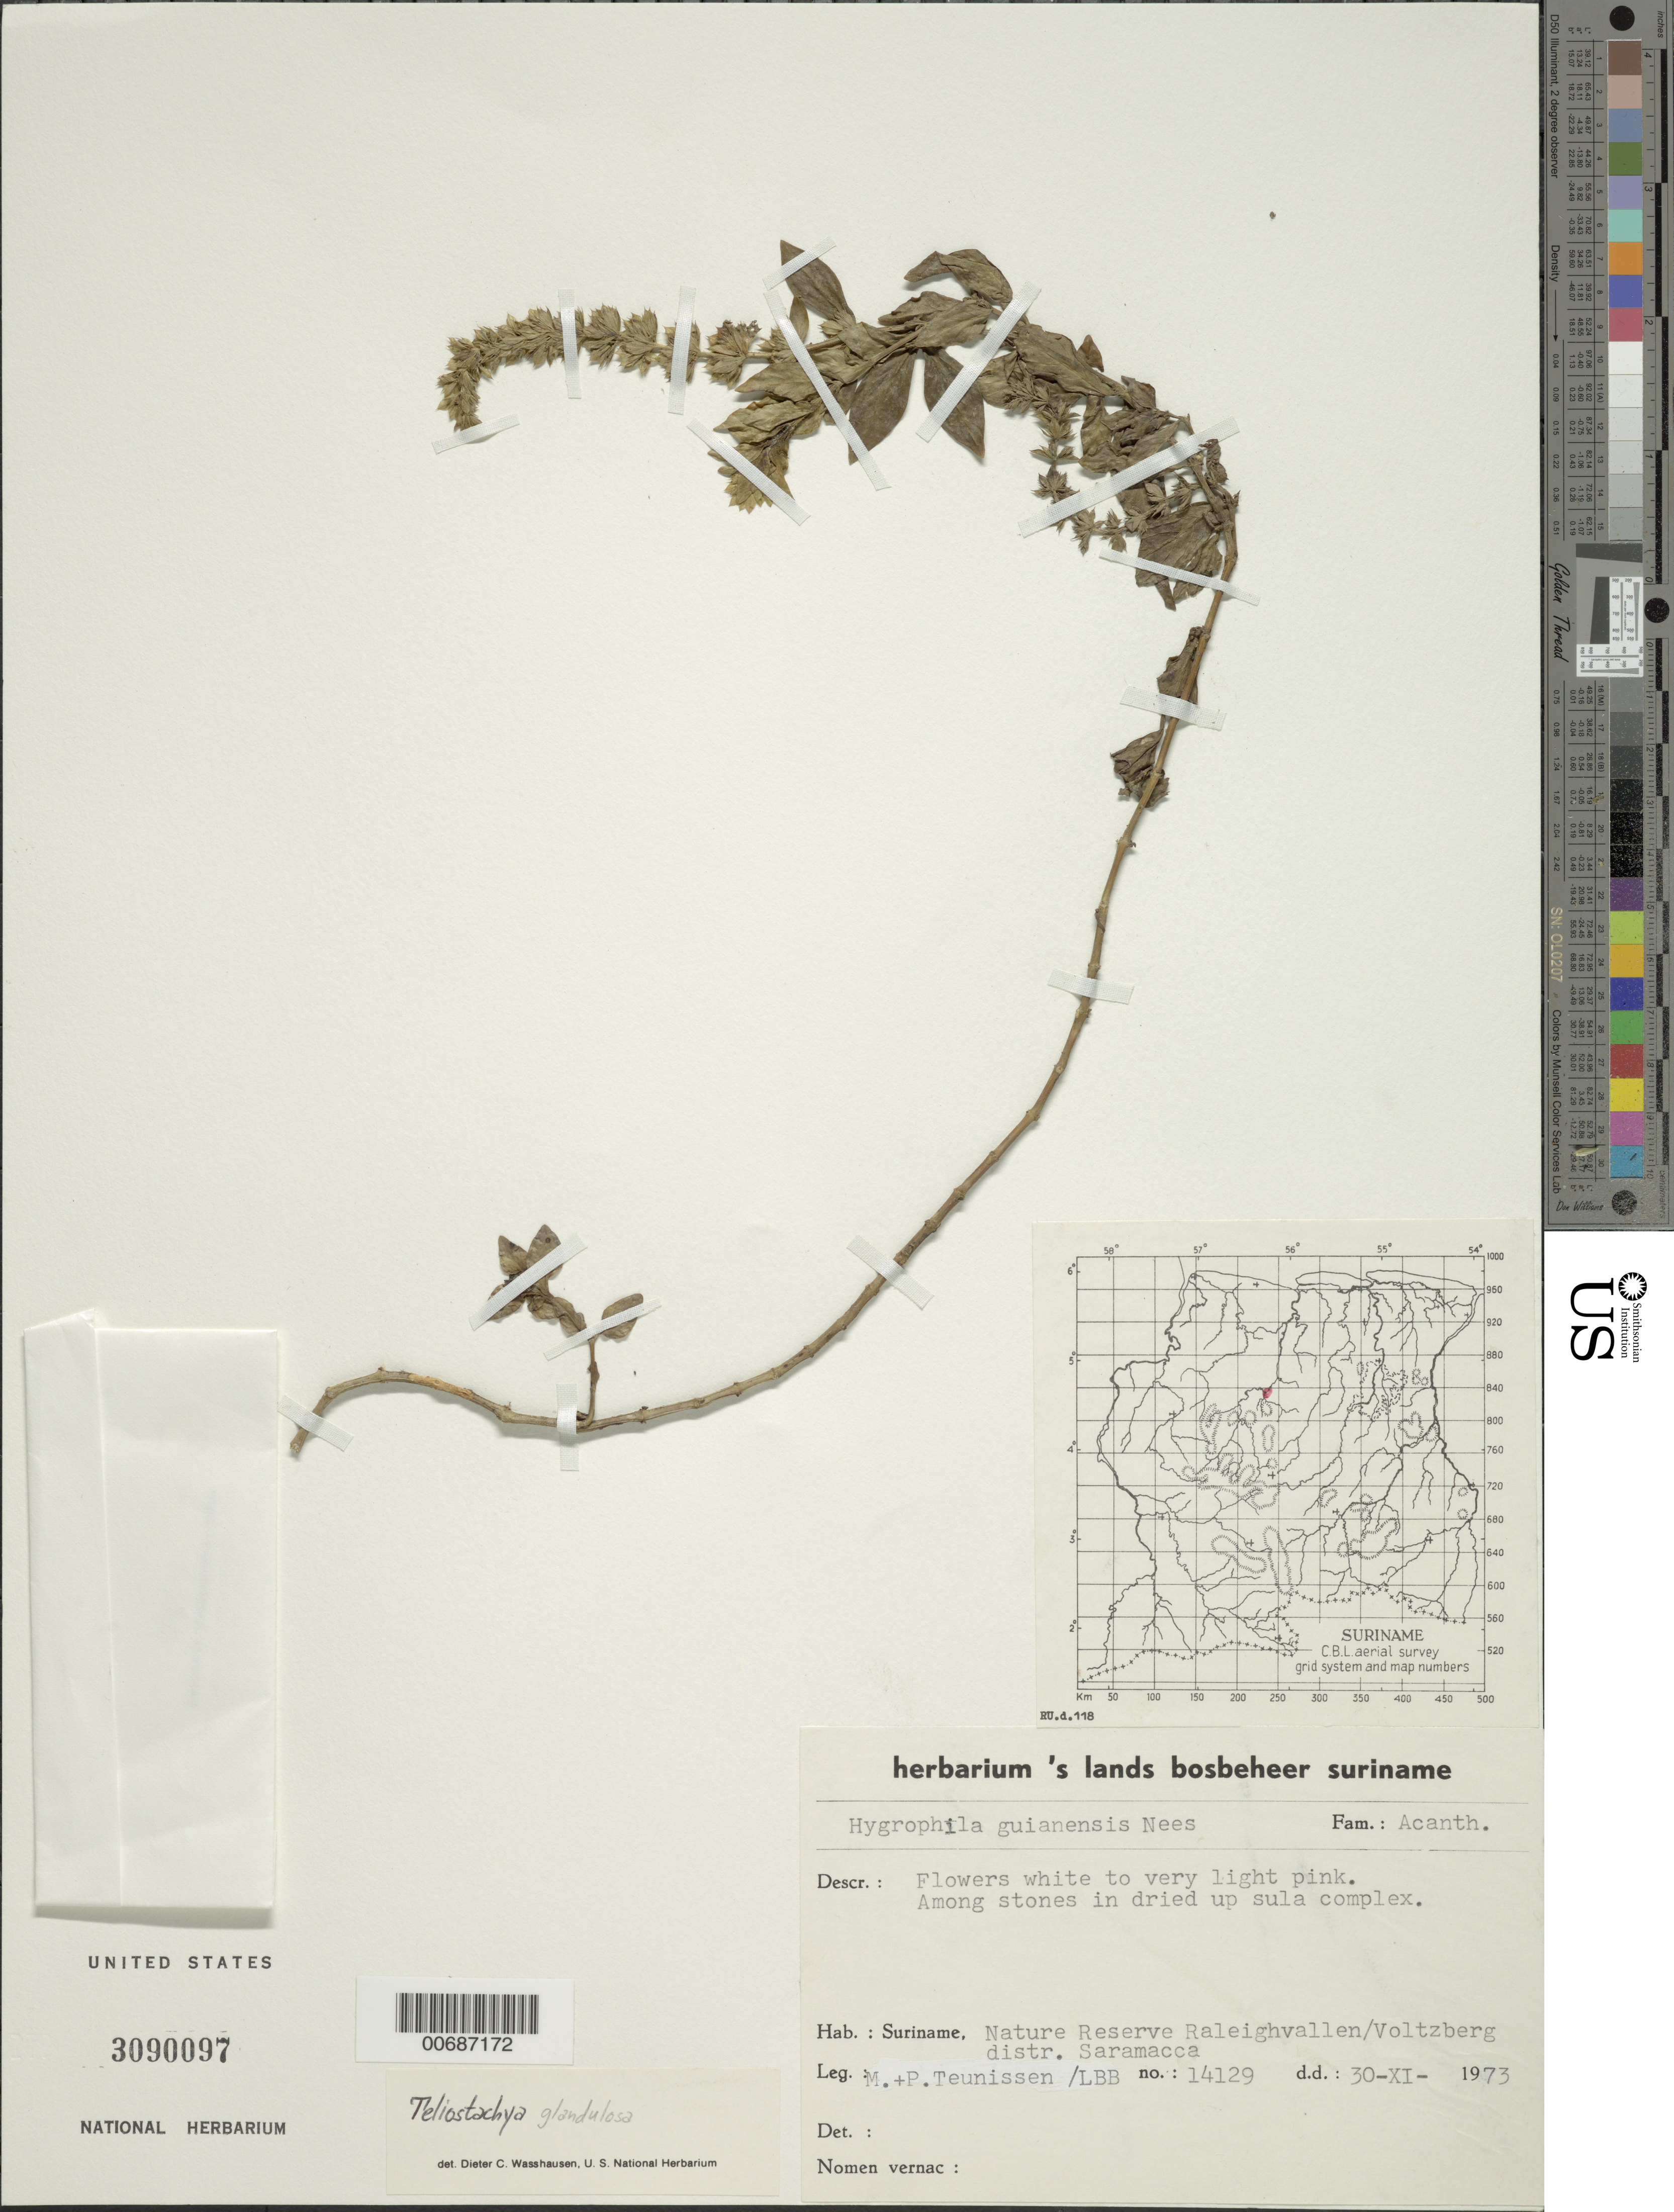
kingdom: Plantae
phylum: Tracheophyta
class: Magnoliopsida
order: Lamiales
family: Acanthaceae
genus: Teliostachya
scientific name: Teliostachya glandulosa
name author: Bremek.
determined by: Wasshausen, Dieter C., (BOT), Smithsonian Institution - National Museum of Natural History (UNITED STATES)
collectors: M. Teunissen-werkhoven & P. Teunissen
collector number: LBB 14129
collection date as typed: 30-Nov-73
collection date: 1973-11-30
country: Suriname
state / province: Saramacca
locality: Nature Reserve Raleighvallen/Voltzberg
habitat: Among stones in dried up sula complex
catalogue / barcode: US 3090097